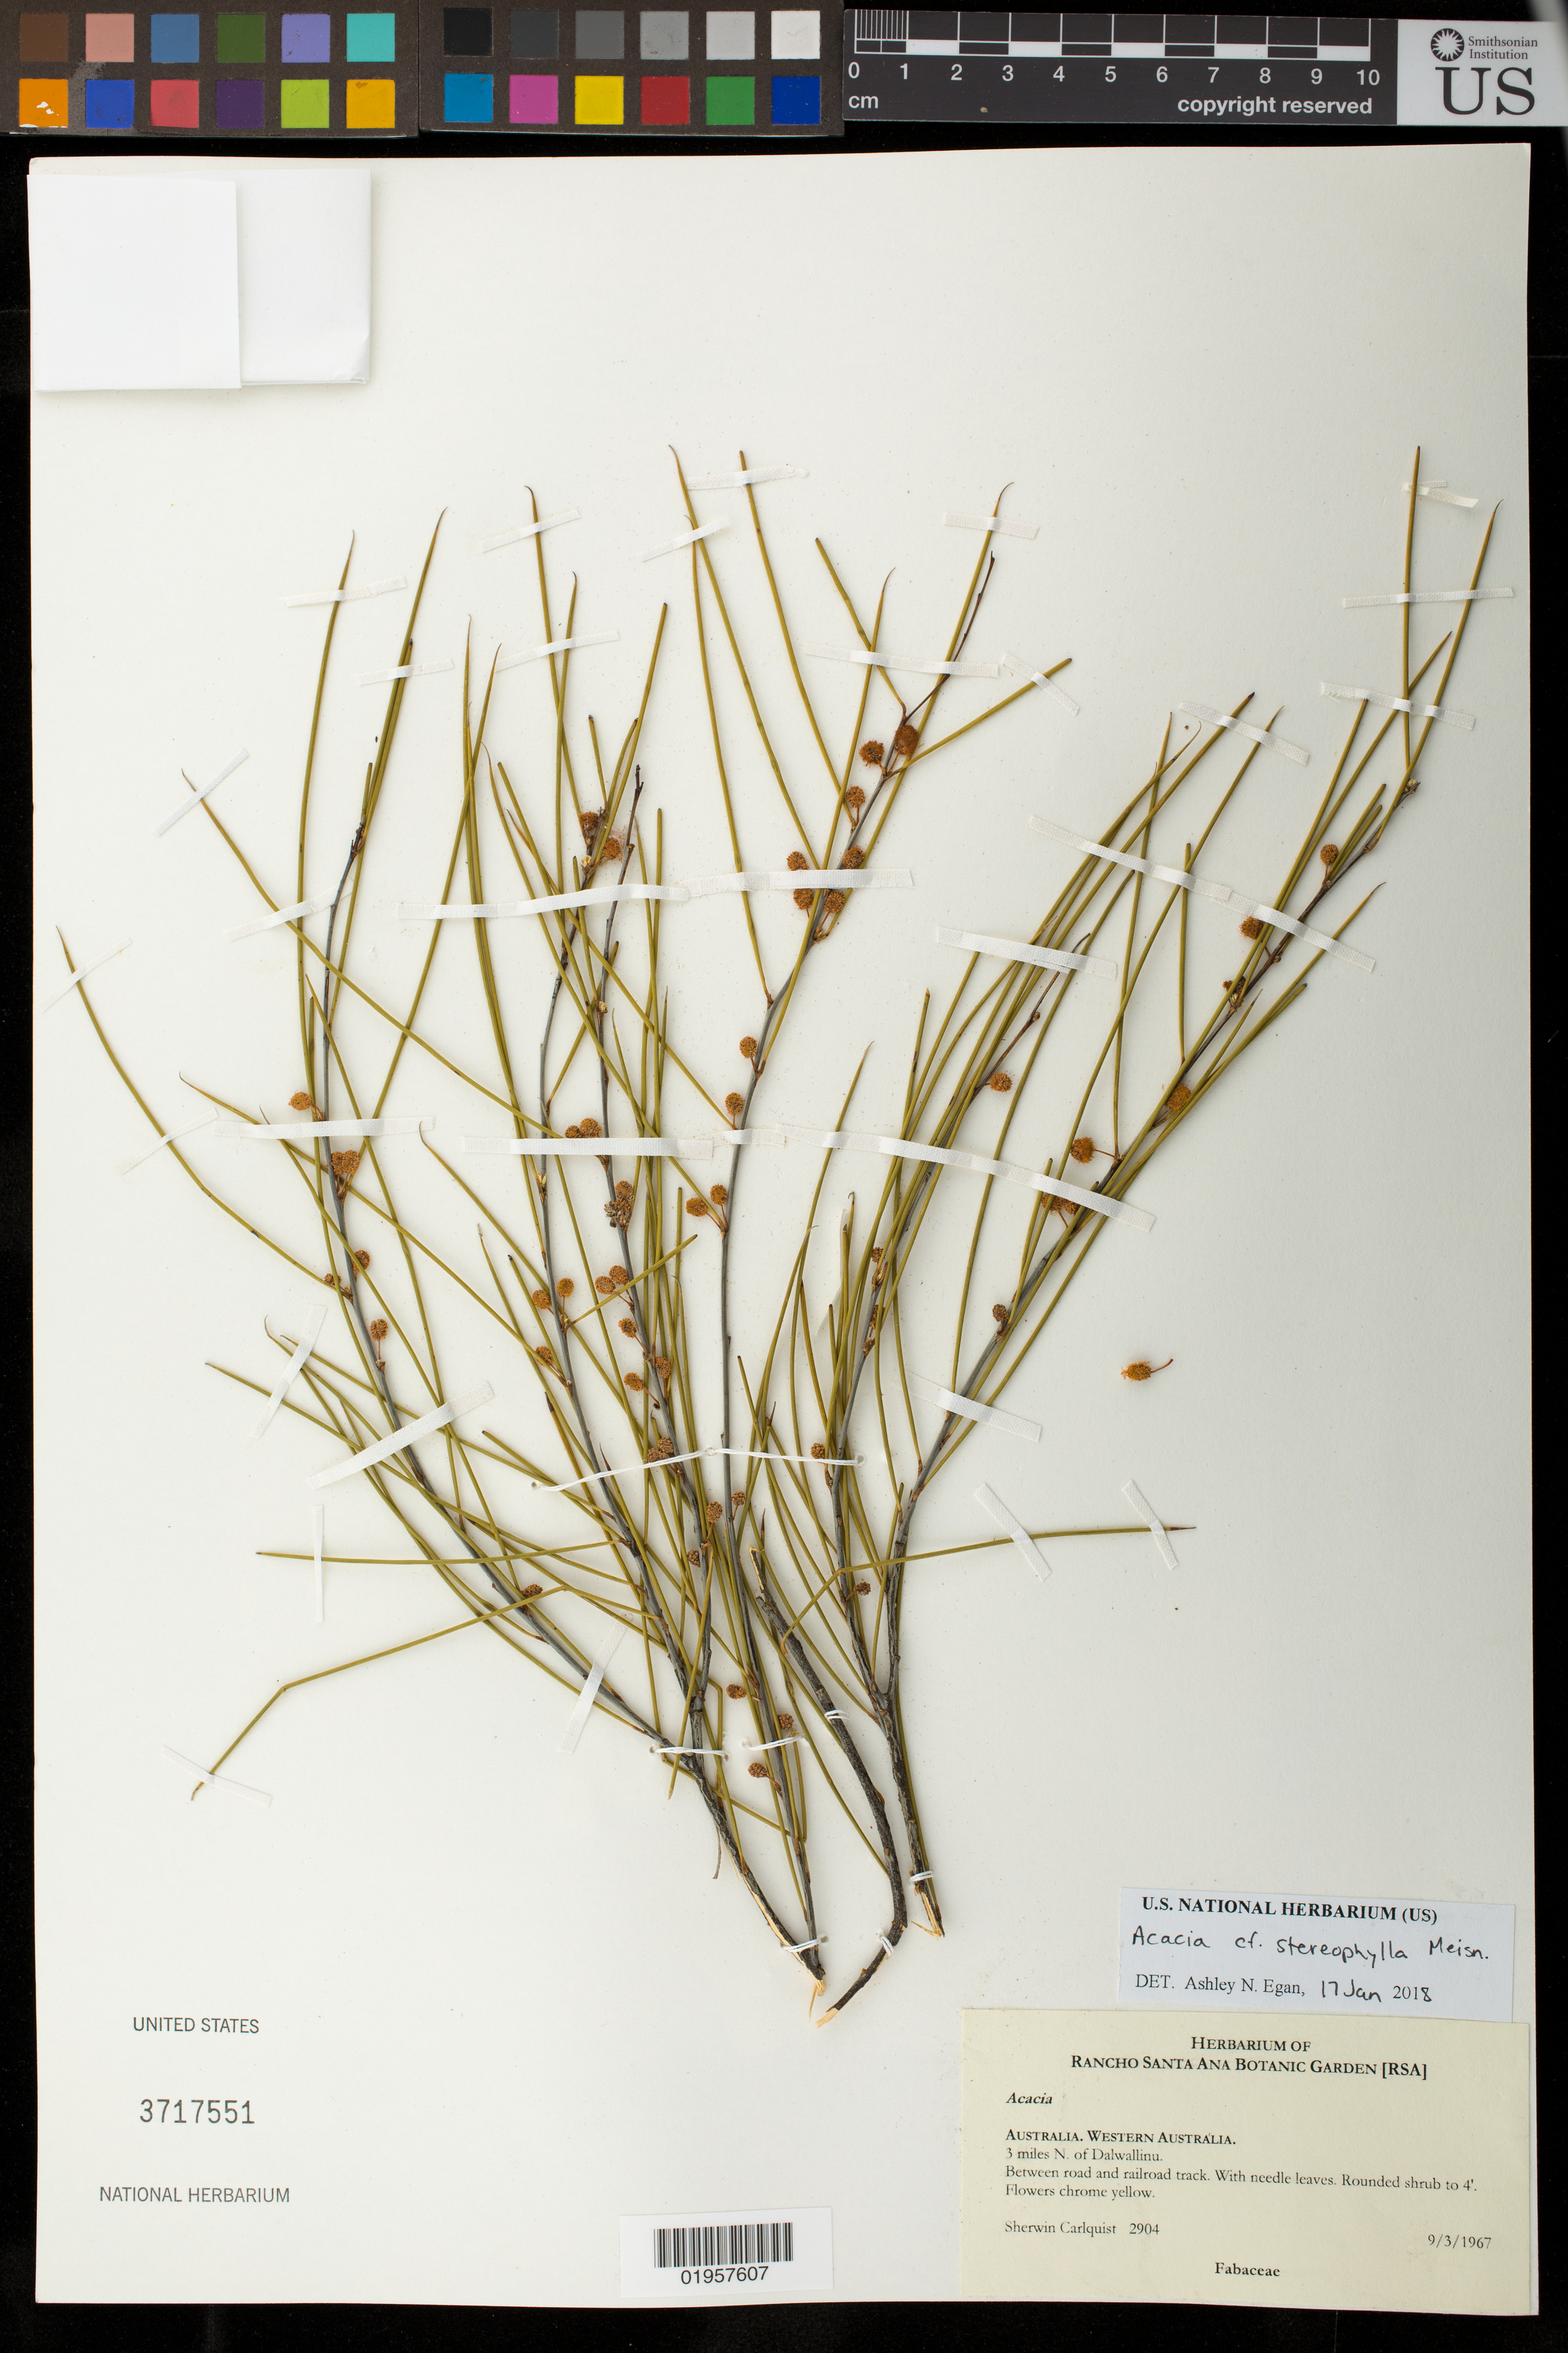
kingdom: Plantae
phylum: Tracheophyta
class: Magnoliopsida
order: Fabales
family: Fabaceae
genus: Acacia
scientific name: Acacia stereophylla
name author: Meissner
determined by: Egan, Ashley N., (US), Smithsonian Institution - National Museum of Natural History (UNITED STATES)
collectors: S. Carlquist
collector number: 2904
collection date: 1967-09-03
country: Australia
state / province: Western Australia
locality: Dalwallinu, 3 miles N; between road and railroad track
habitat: Between road and railroad track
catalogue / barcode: US 3717551